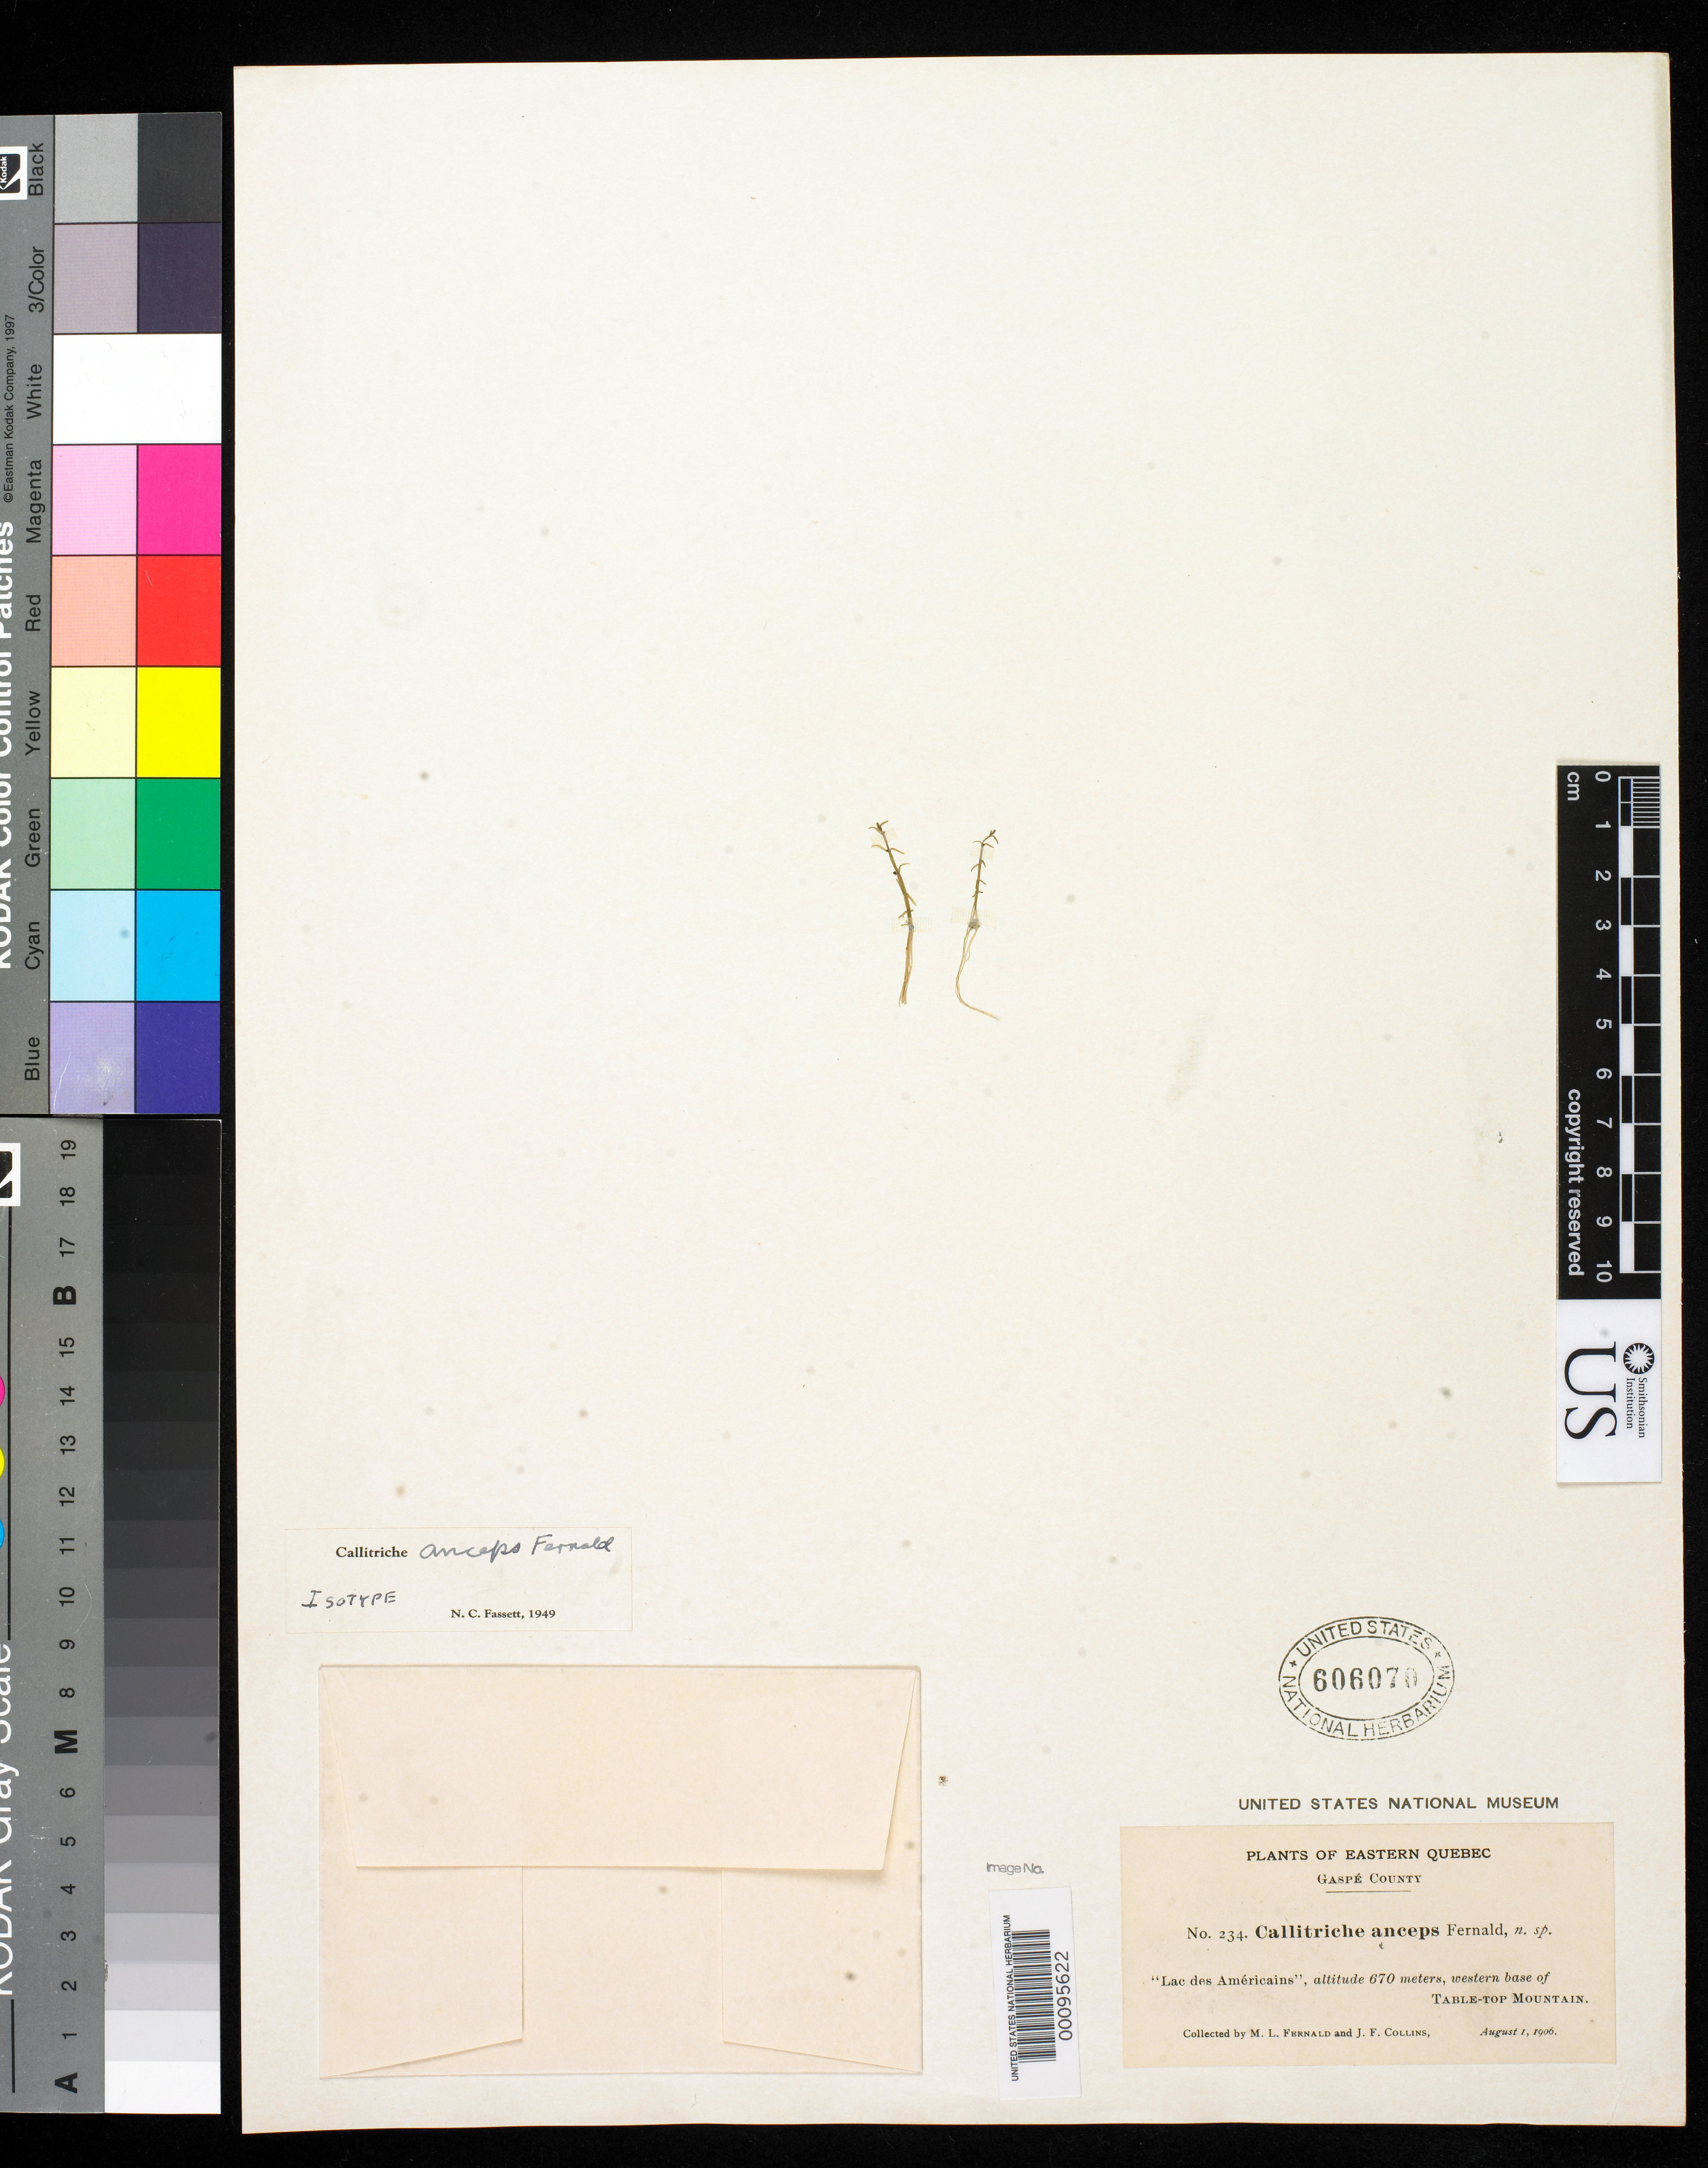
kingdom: Plantae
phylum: Tracheophyta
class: Magnoliopsida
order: Lamiales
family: Plantaginaceae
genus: Callitriche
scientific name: Callitriche anceps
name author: Fernald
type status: Isotype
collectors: M. L. Fernald & J. Collins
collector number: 234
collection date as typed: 01 Aug 1906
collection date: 1906-08-01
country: Canada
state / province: Quebec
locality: Table-top Mountain, Lac des Americains.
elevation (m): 670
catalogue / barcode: US 606070